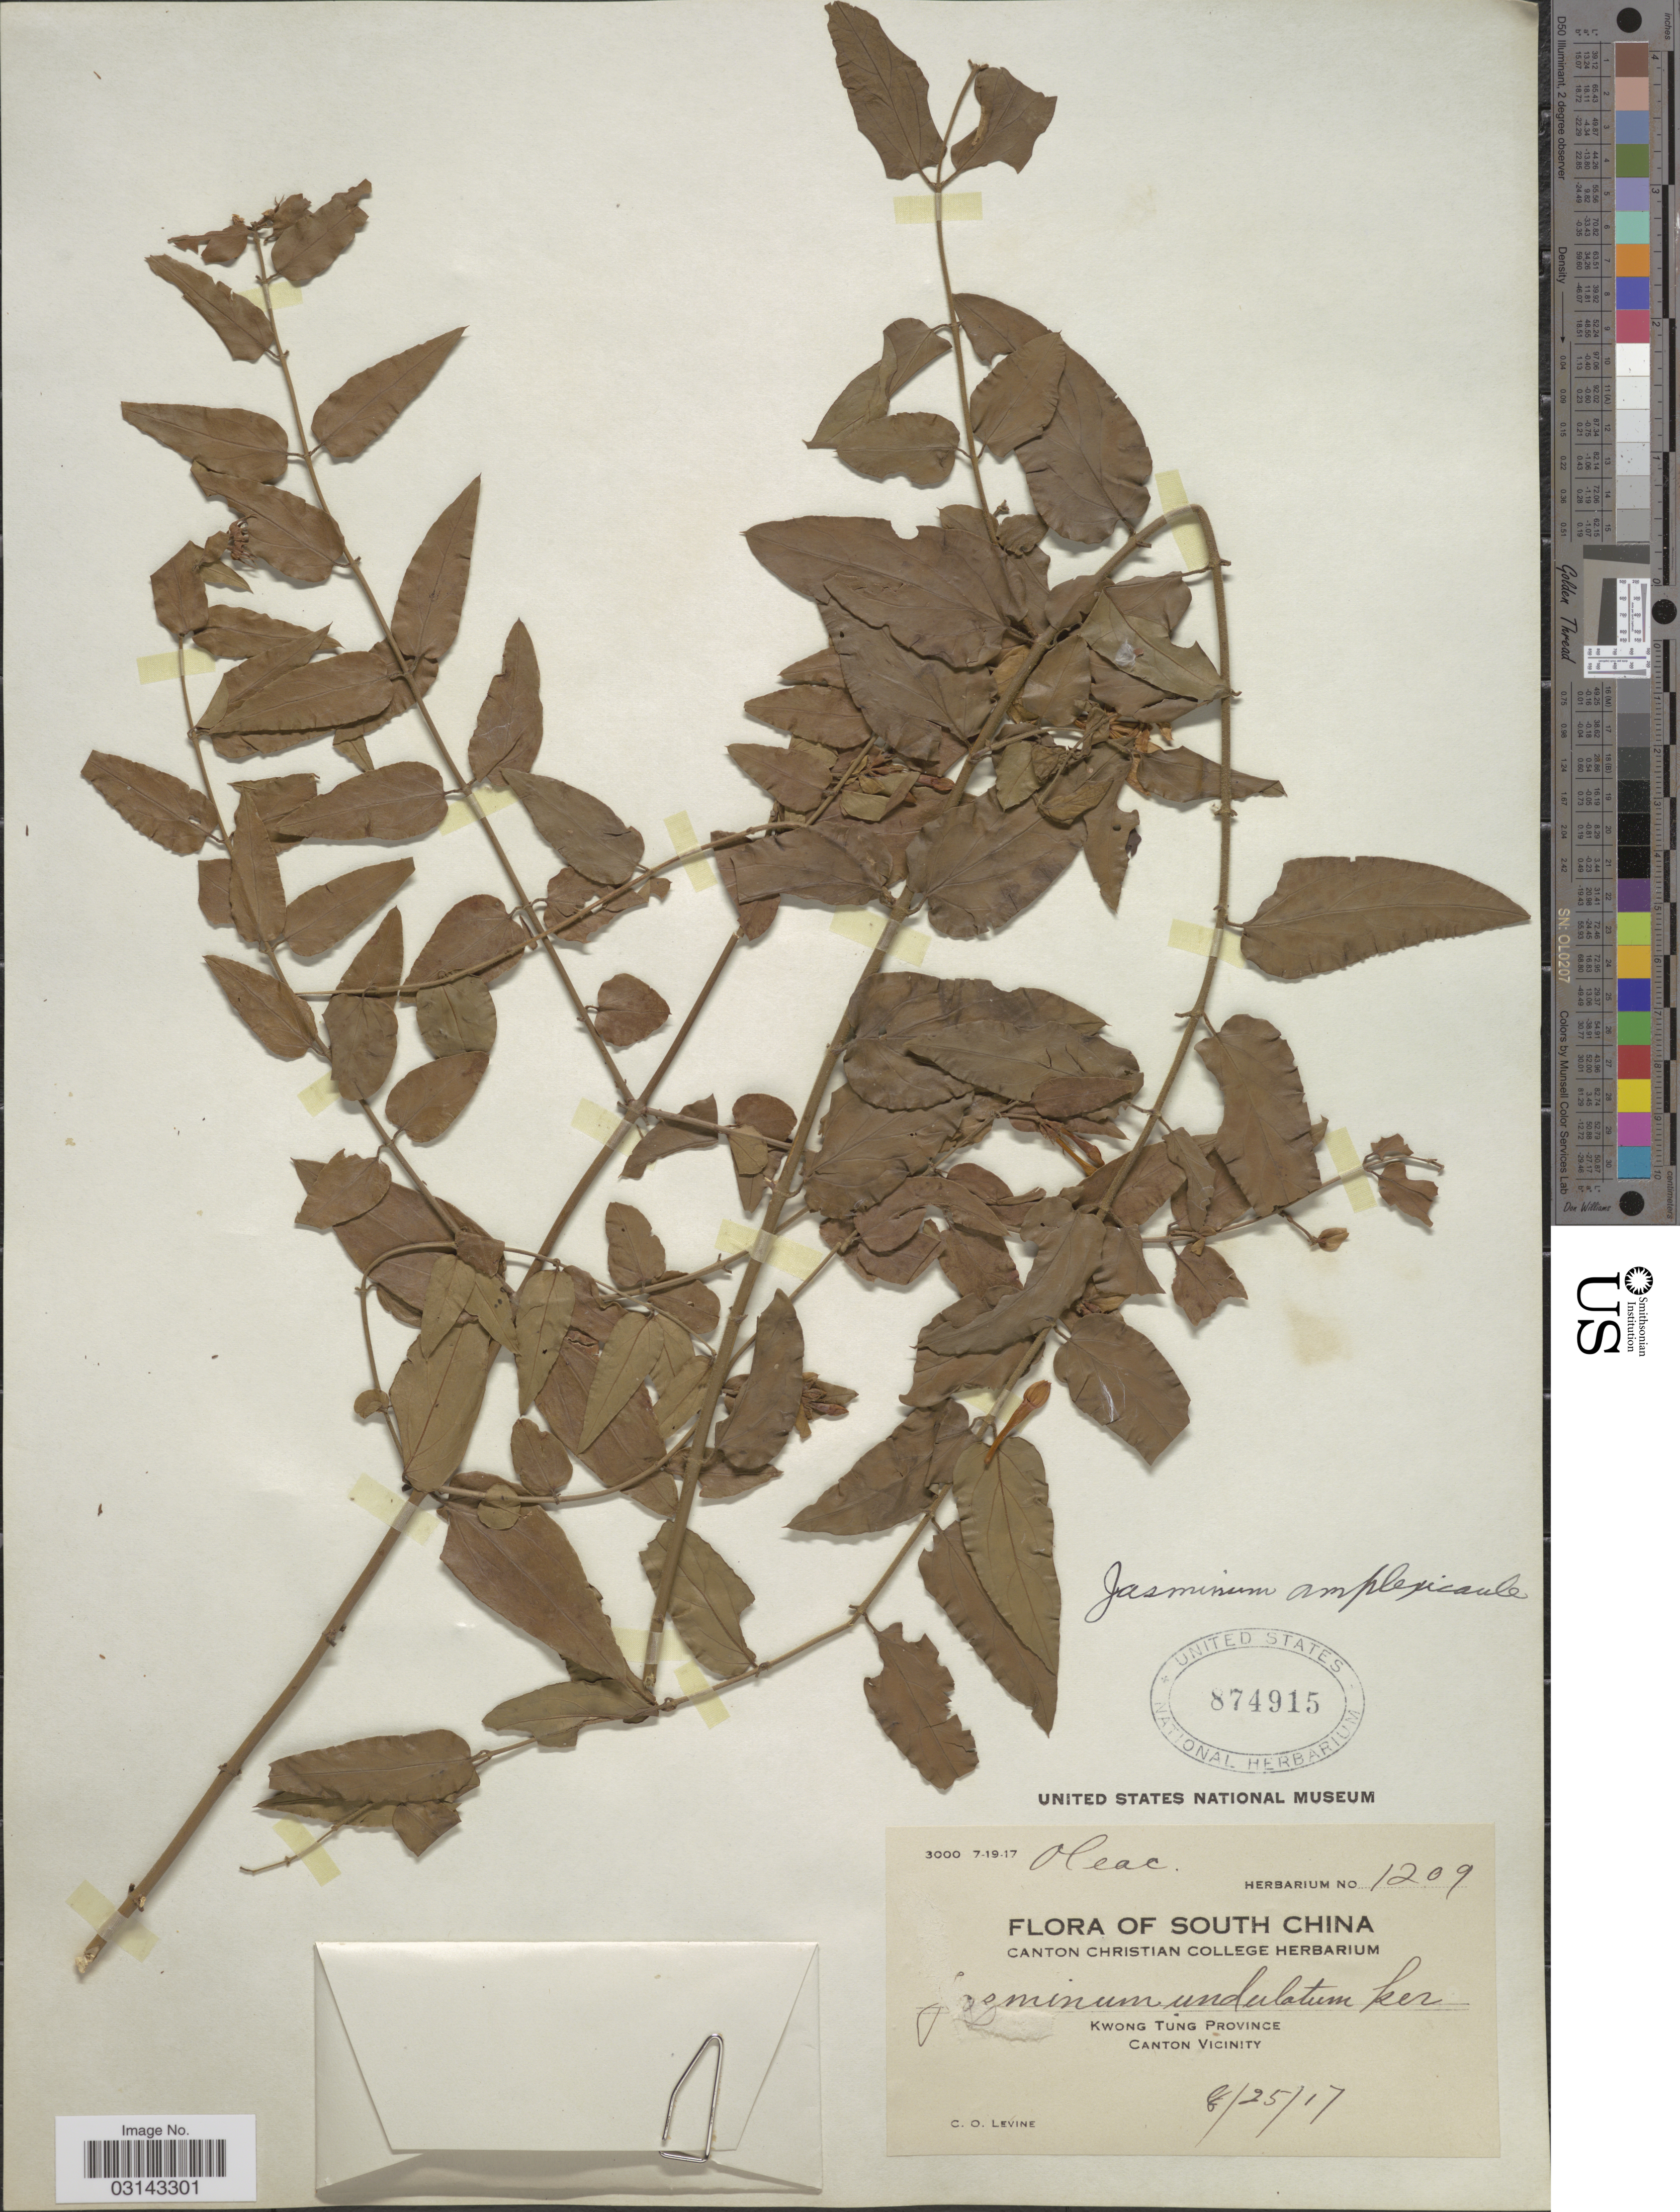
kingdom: Plantae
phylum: Tracheophyta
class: Magnoliopsida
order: Lamiales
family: Oleaceae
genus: Jasminum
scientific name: Jasminum elongatum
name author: (P.J. Bergius) Willd.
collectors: C. O. Levine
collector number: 1209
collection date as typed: Transcribed d/m/y: 25/8/17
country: China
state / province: Guangdong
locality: Kwong Tung Province Canton Vicinity.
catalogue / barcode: US 874915